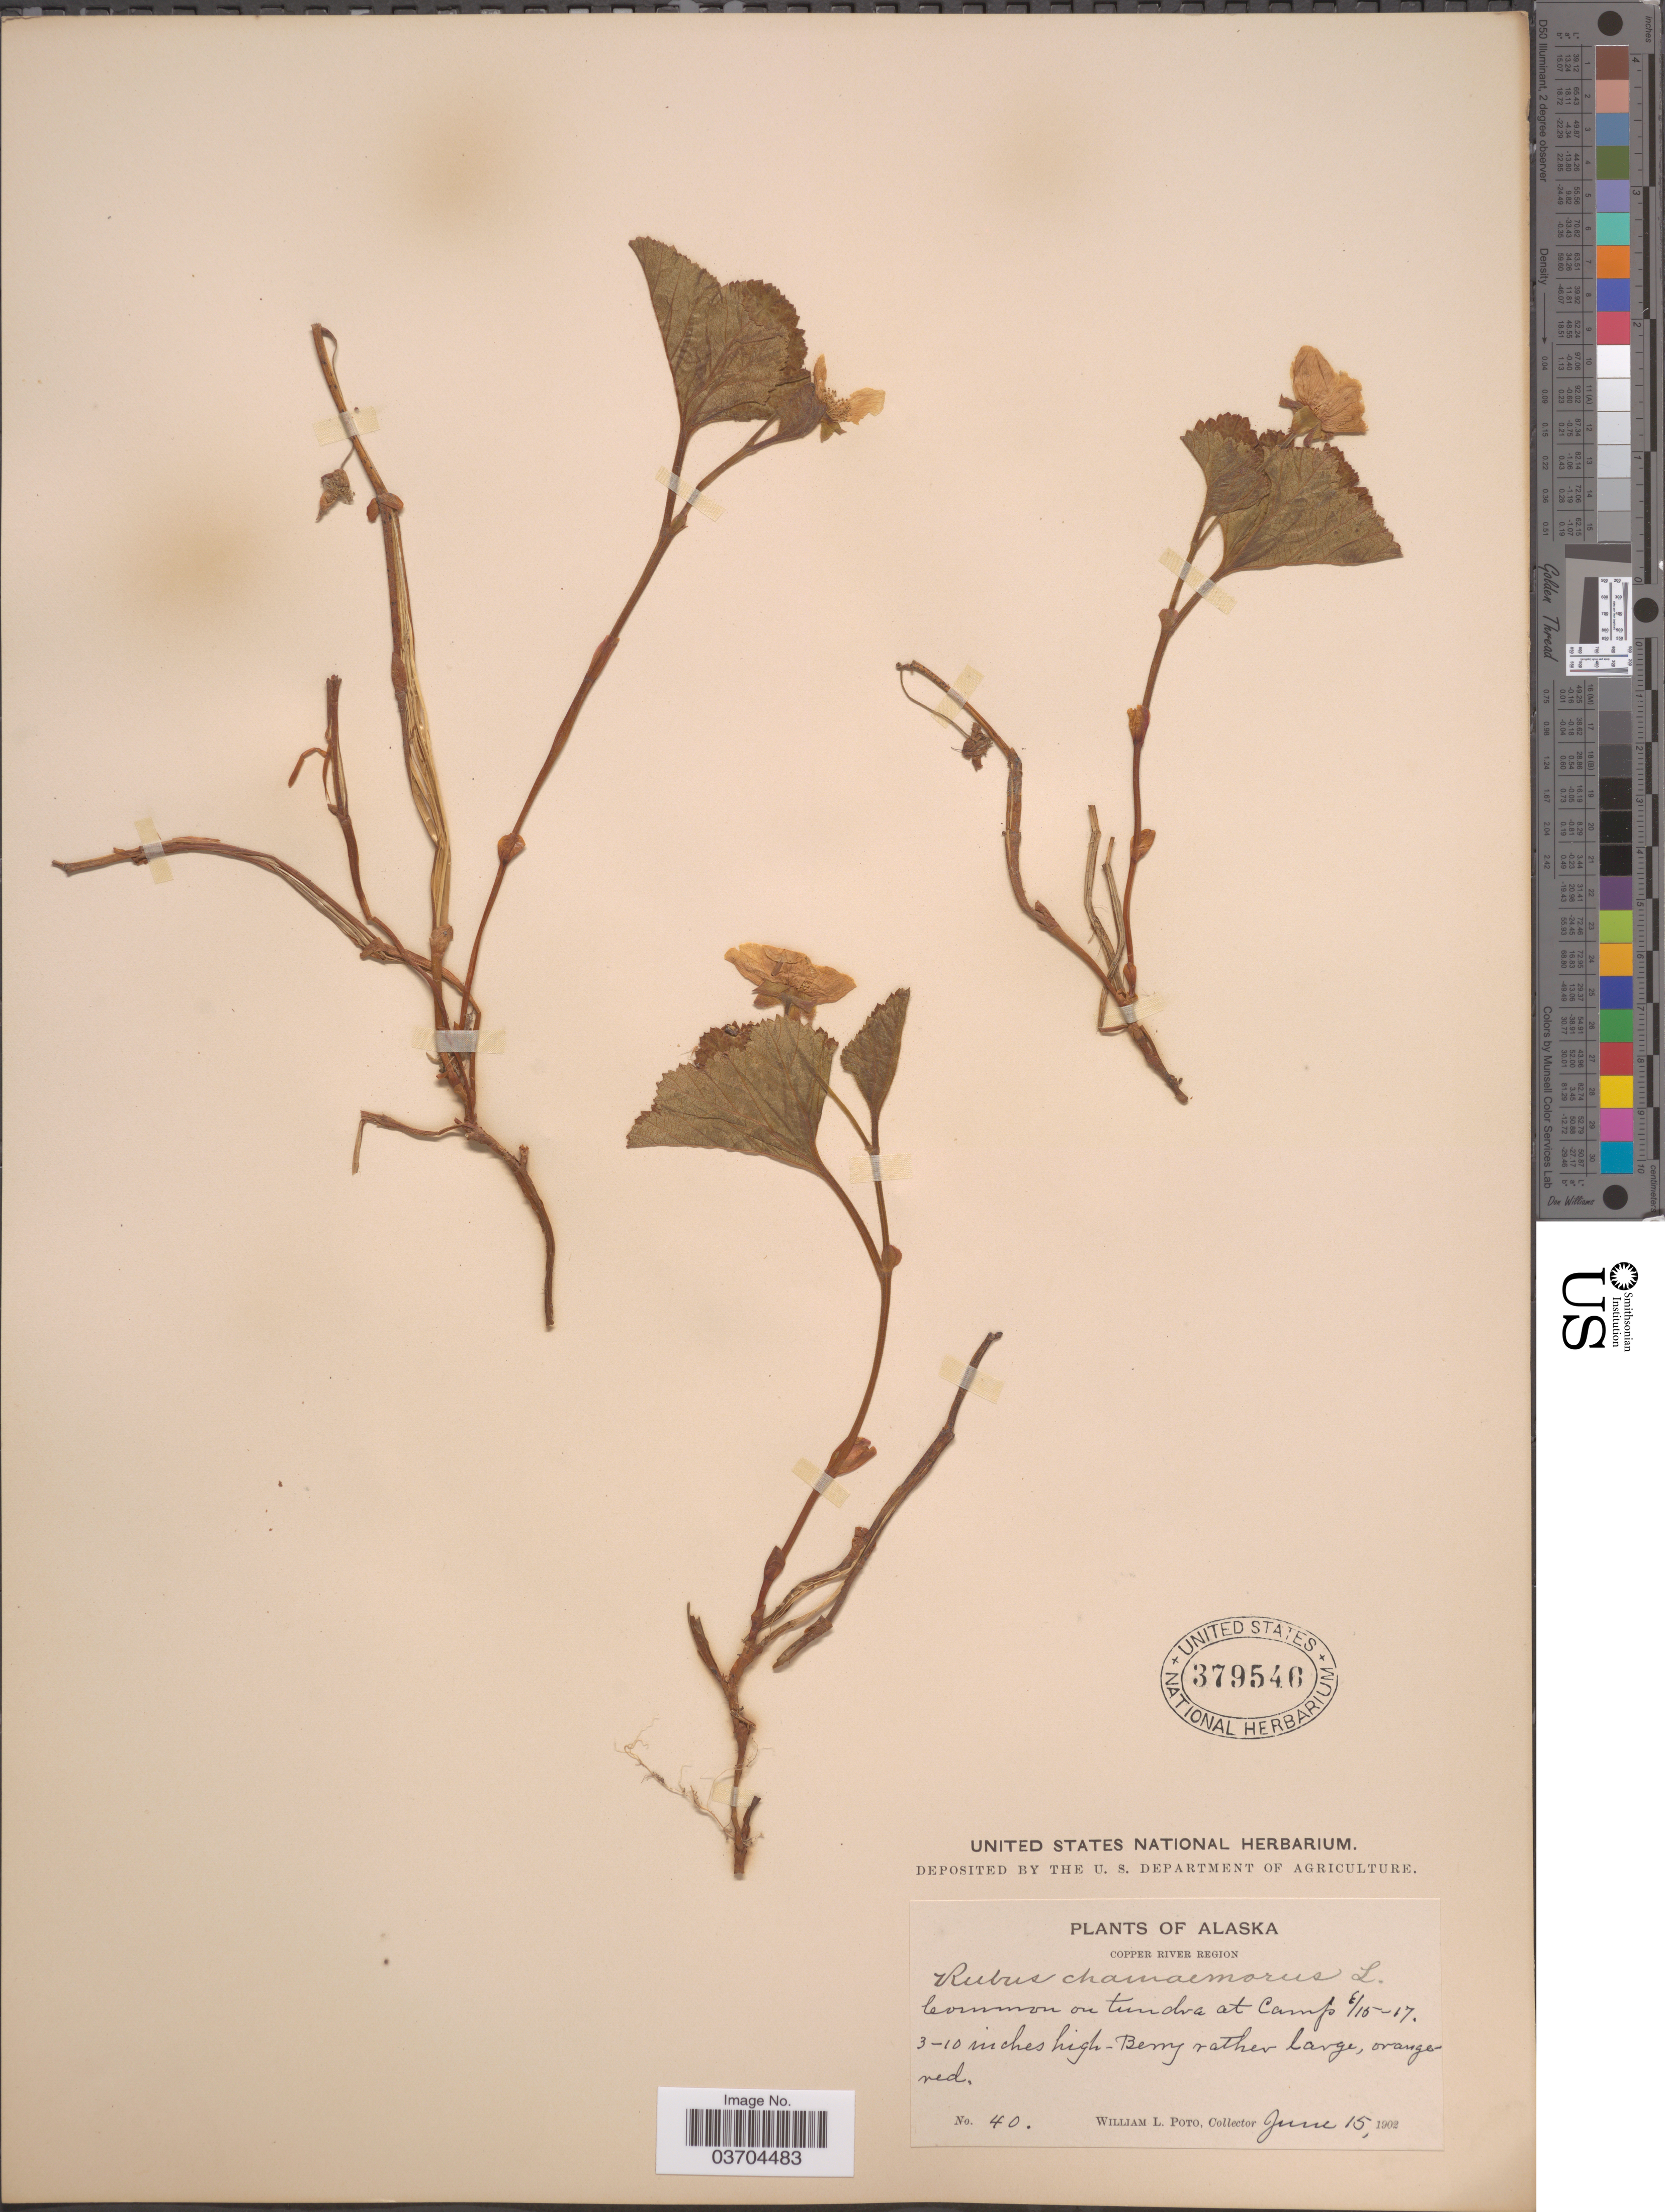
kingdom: Plantae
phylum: Tracheophyta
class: Magnoliopsida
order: Rosales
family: Rosaceae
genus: Rubus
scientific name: Rubus chamaemorus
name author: L.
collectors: W. Poto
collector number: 40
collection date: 1902-06-15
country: United States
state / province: Alaska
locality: Copper River Region. On Tundra at Camp 6/15-17.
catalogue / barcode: US 379546